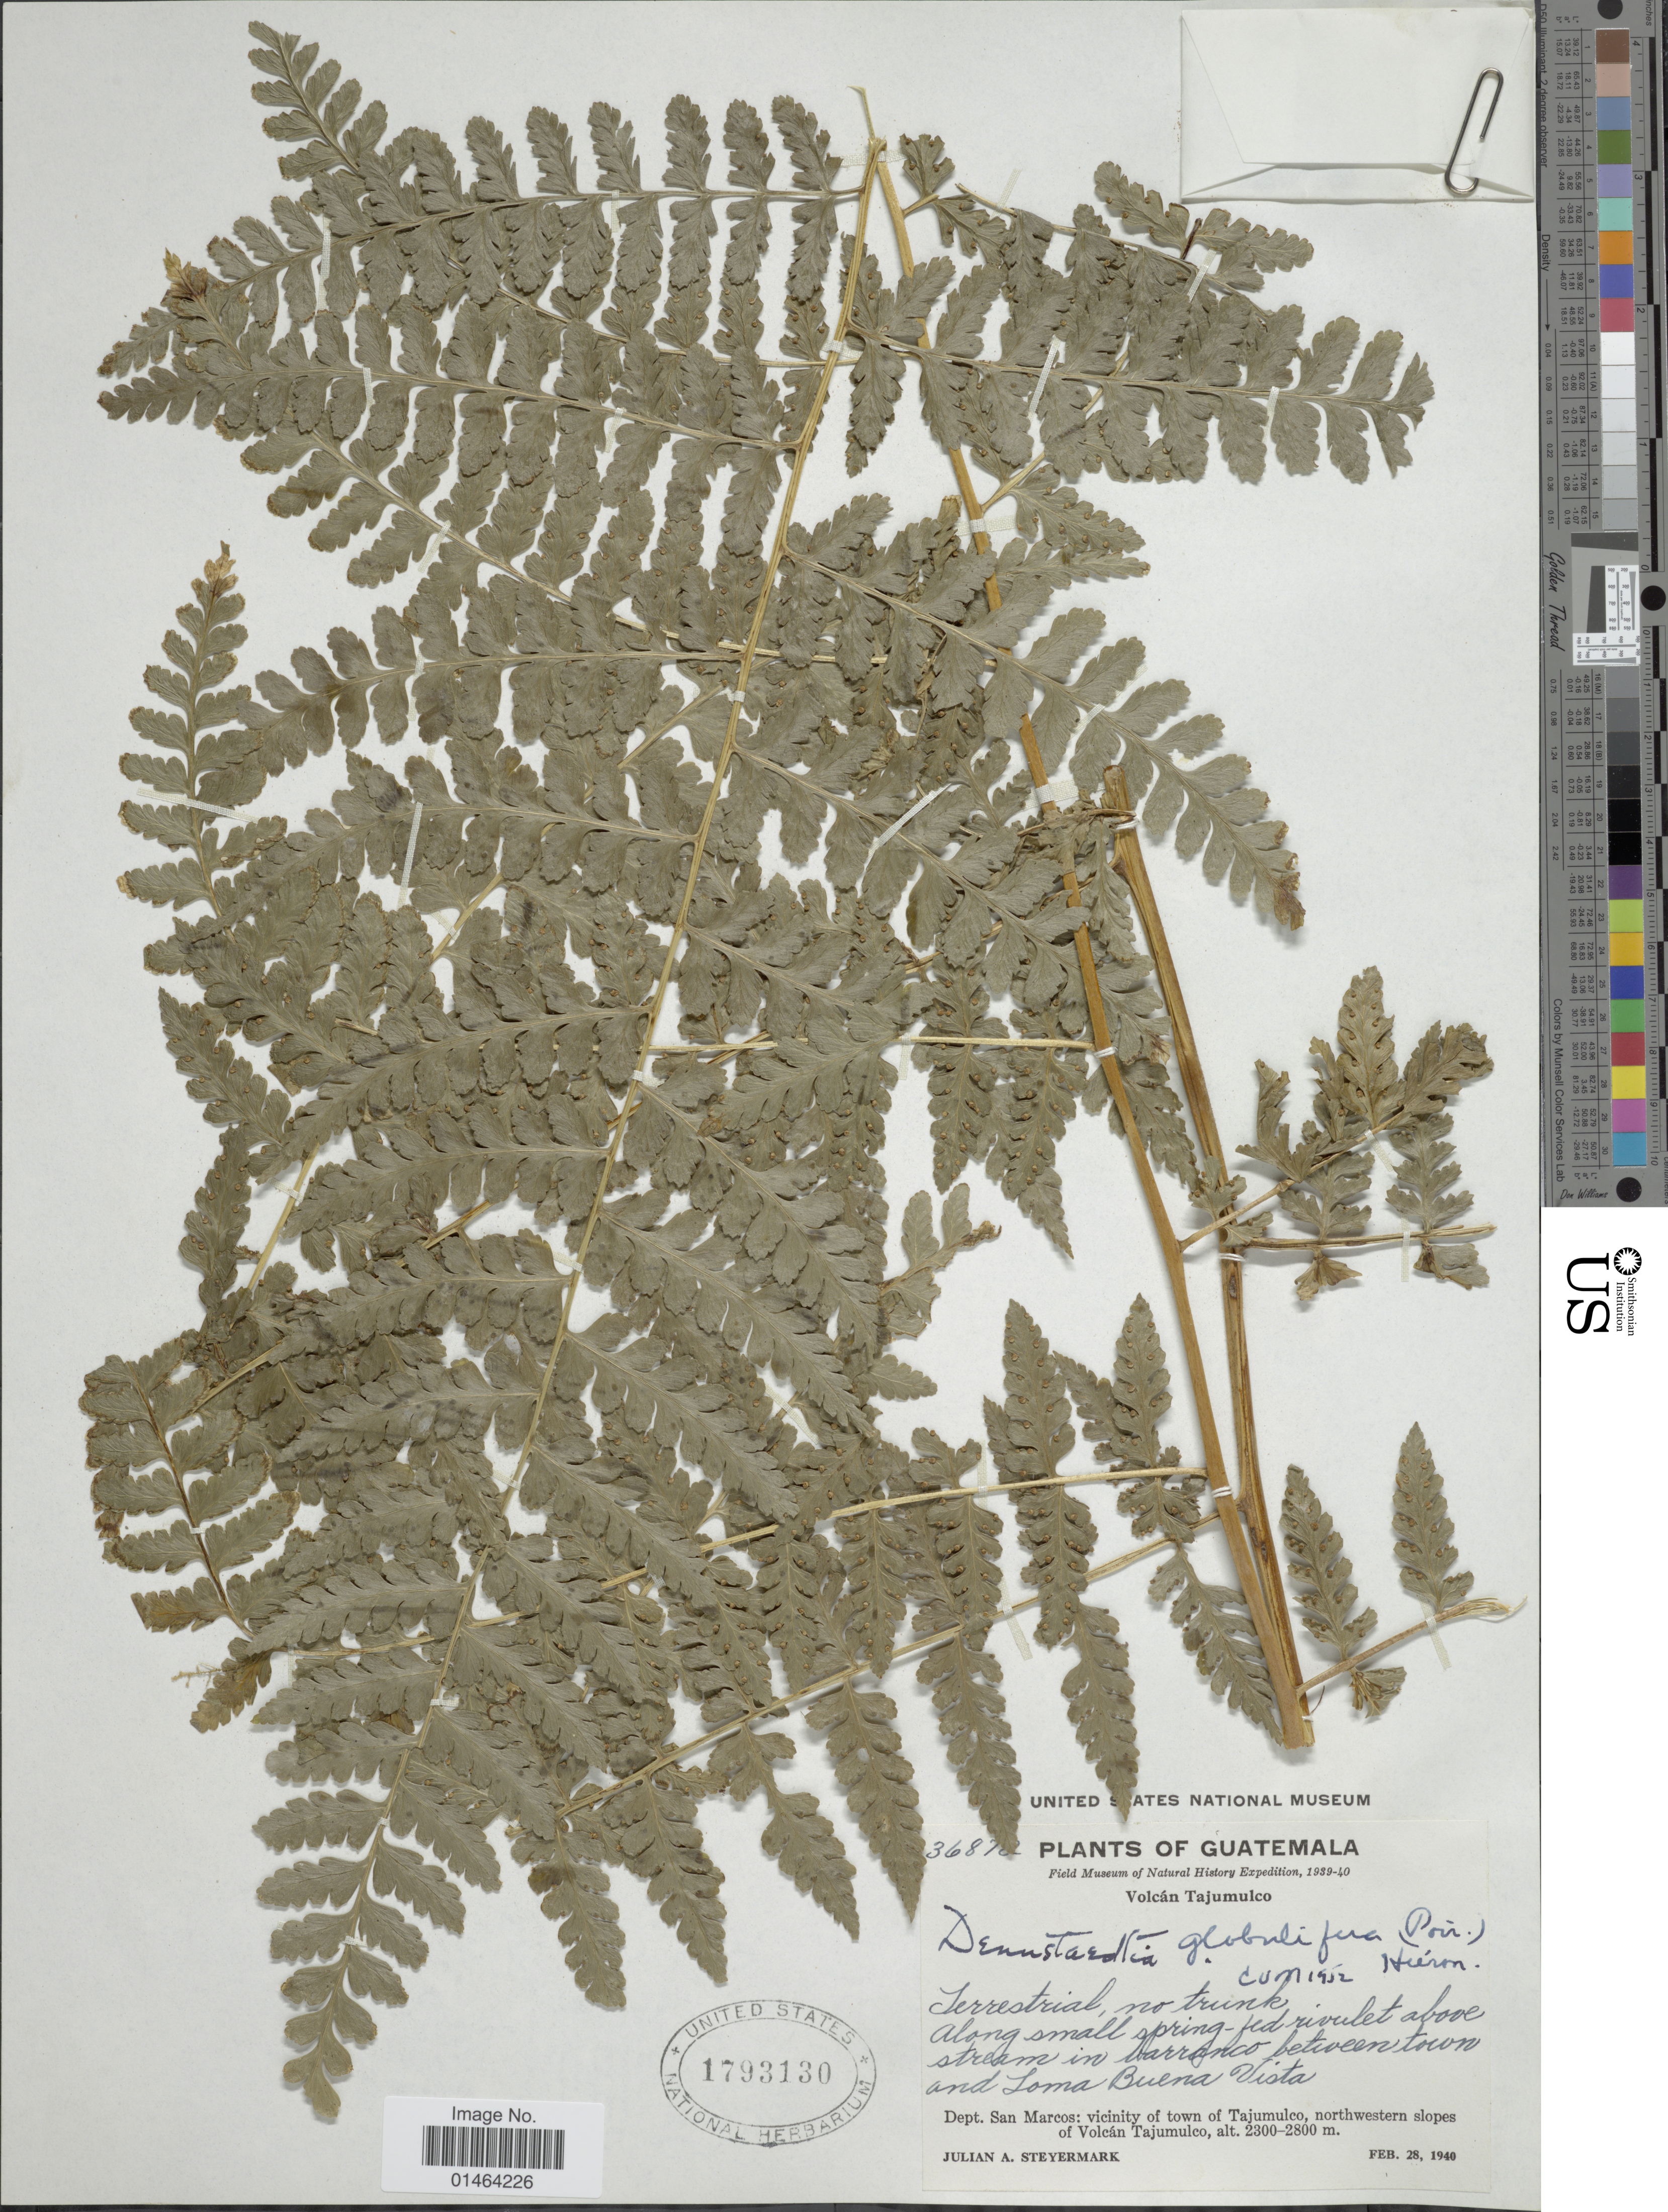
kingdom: Plantae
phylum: Tracheophyta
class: Polypodiopsida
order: Polypodiales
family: Dennstaedtiaceae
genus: Dennstaedtia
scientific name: Dennstaedtia globulifera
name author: (Poir.) Hieron.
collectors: J. Steyermark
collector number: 36872*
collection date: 1940-02-28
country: Guatemala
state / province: San Marcos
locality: Volcán Tajumulco. Along small spring-fed rivulet above stream in barranco between town and Loma Buena Vista. Vicinity of town of Tajumulco, northwestern slopes of Volcán Tajumulco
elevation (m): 2300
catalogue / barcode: US 1793130